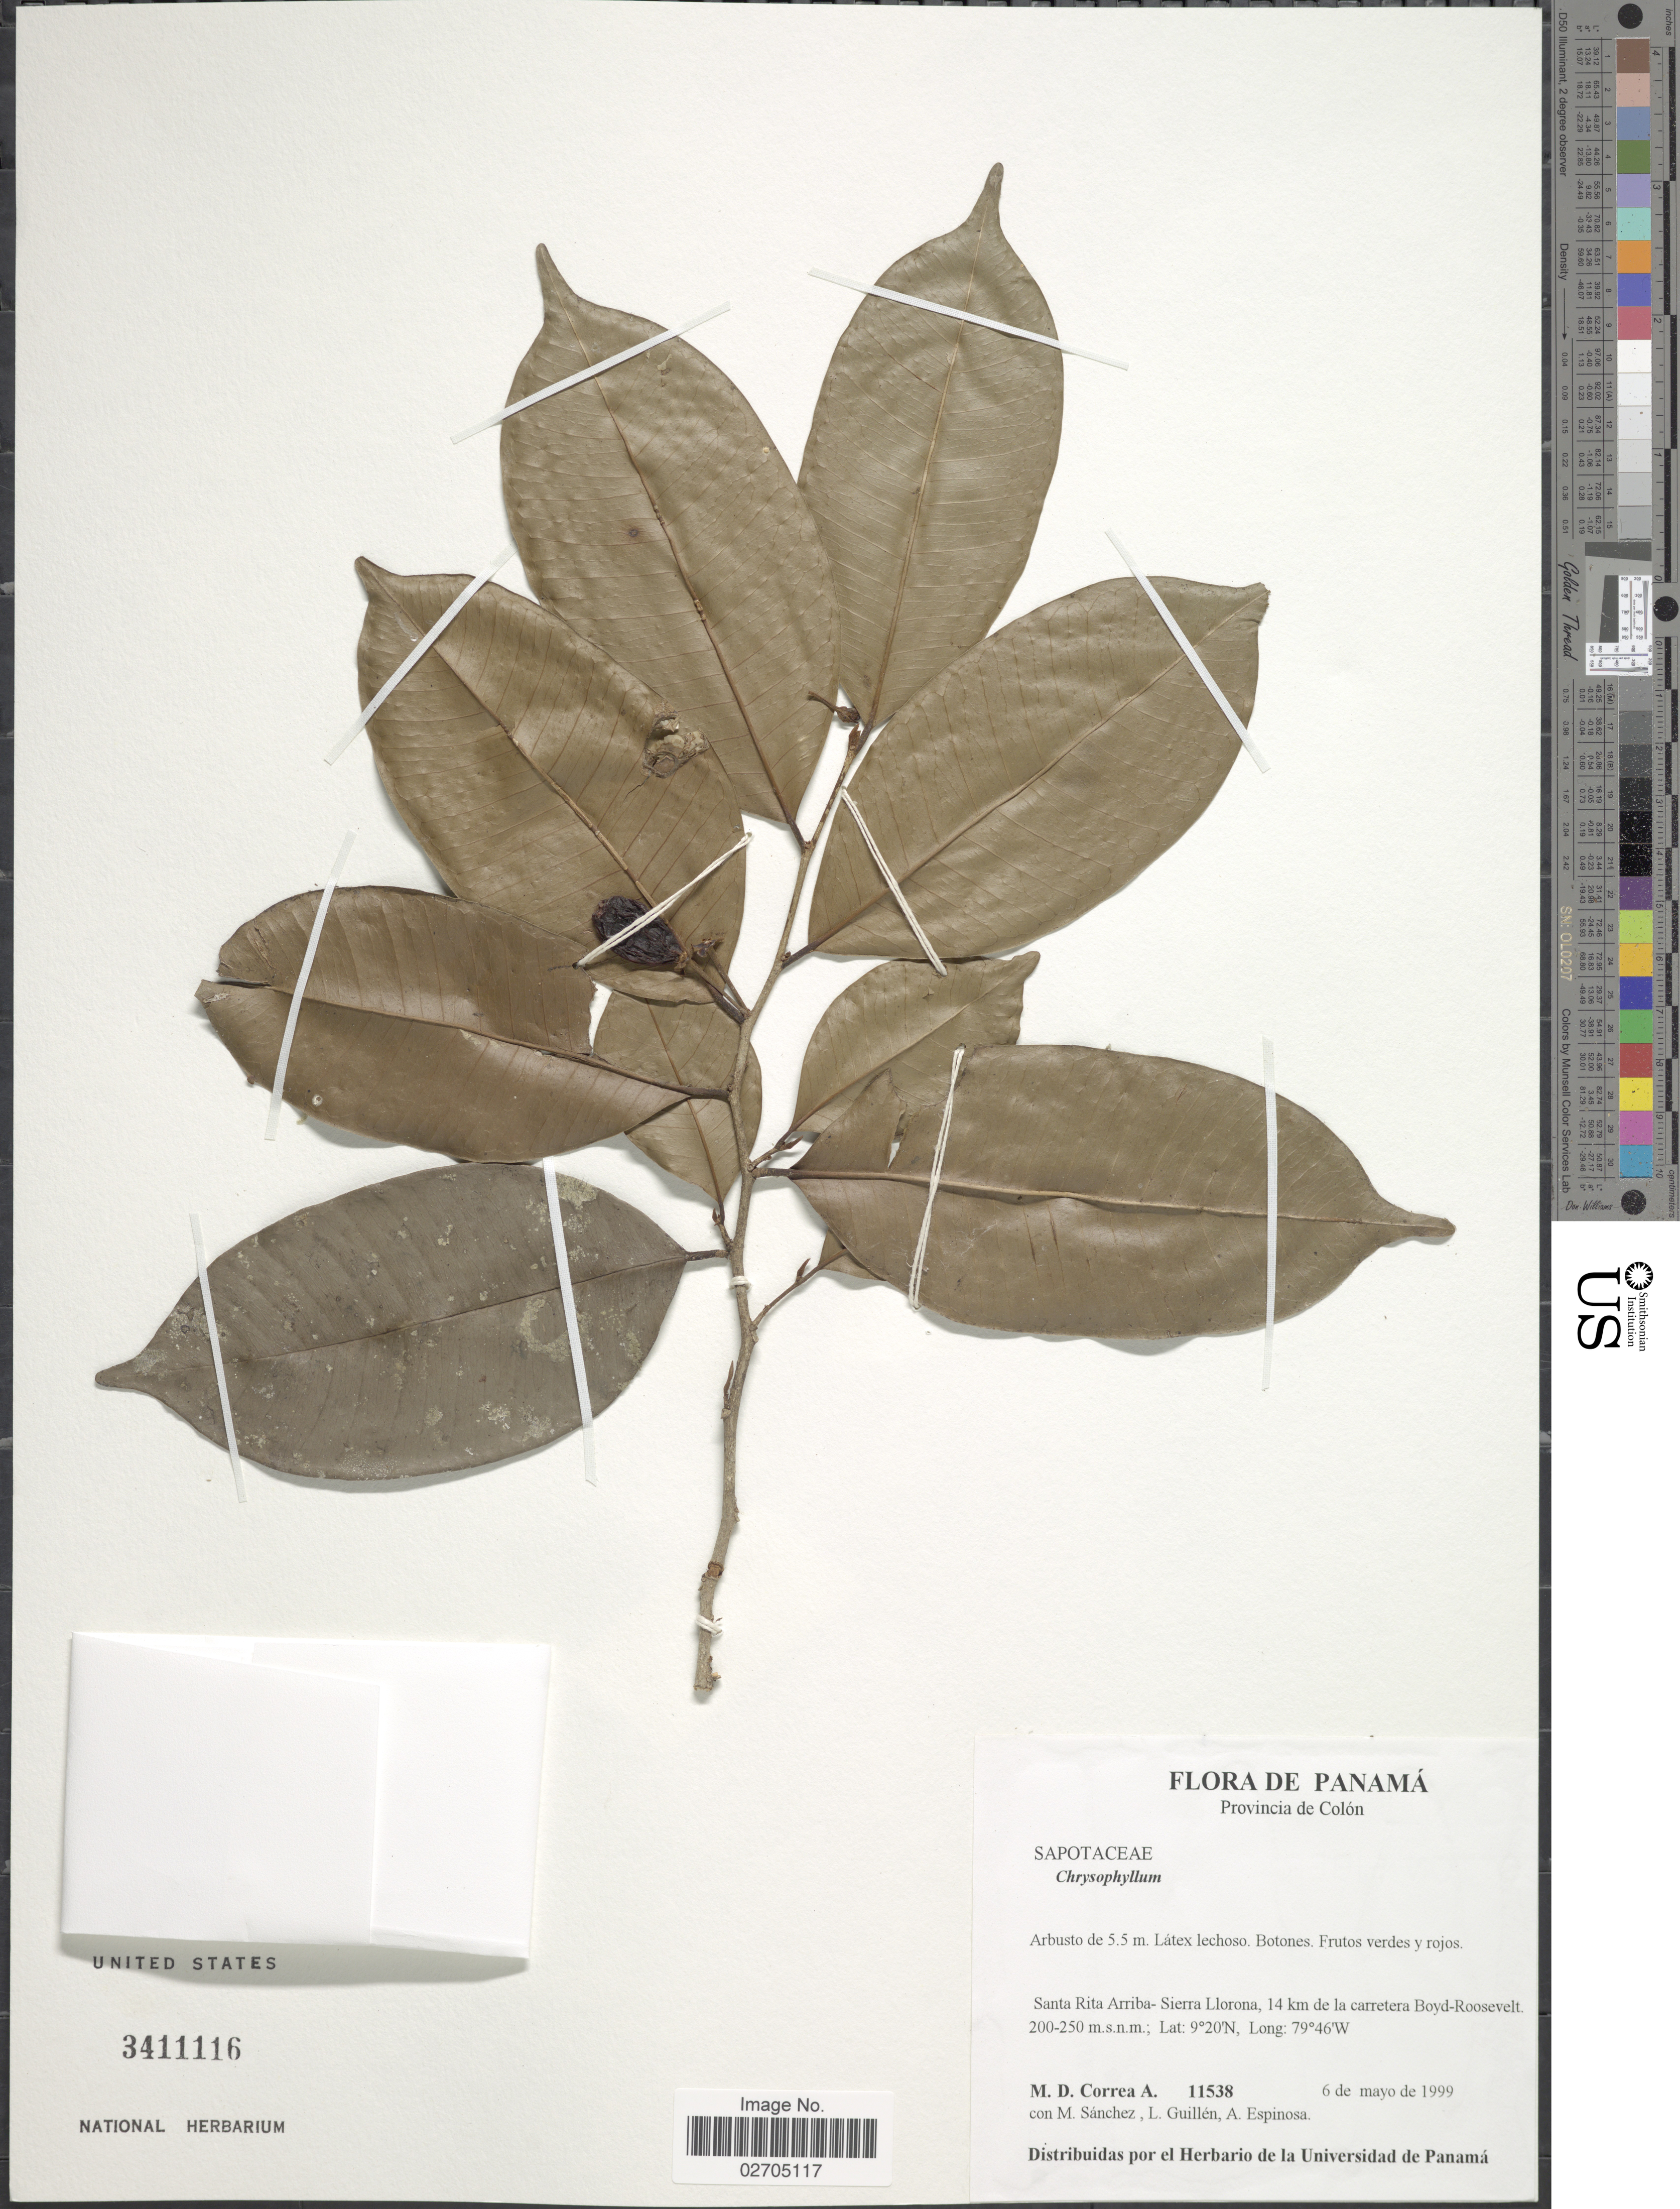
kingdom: Plantae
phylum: Tracheophyta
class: Magnoliopsida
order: Ericales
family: Sapotaceae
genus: Chrysophyllum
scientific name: Chrysophyllum sp.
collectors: M. D. Corrêa-A., M. Sánchez, L. Guillén & A. Espinosa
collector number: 11538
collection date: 1999-05-06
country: Panama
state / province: Colón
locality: Santa Rita Arriba-Sierra Llorona, 14 km de la carretera Boys-Roosevelt.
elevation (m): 200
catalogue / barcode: US 3411116